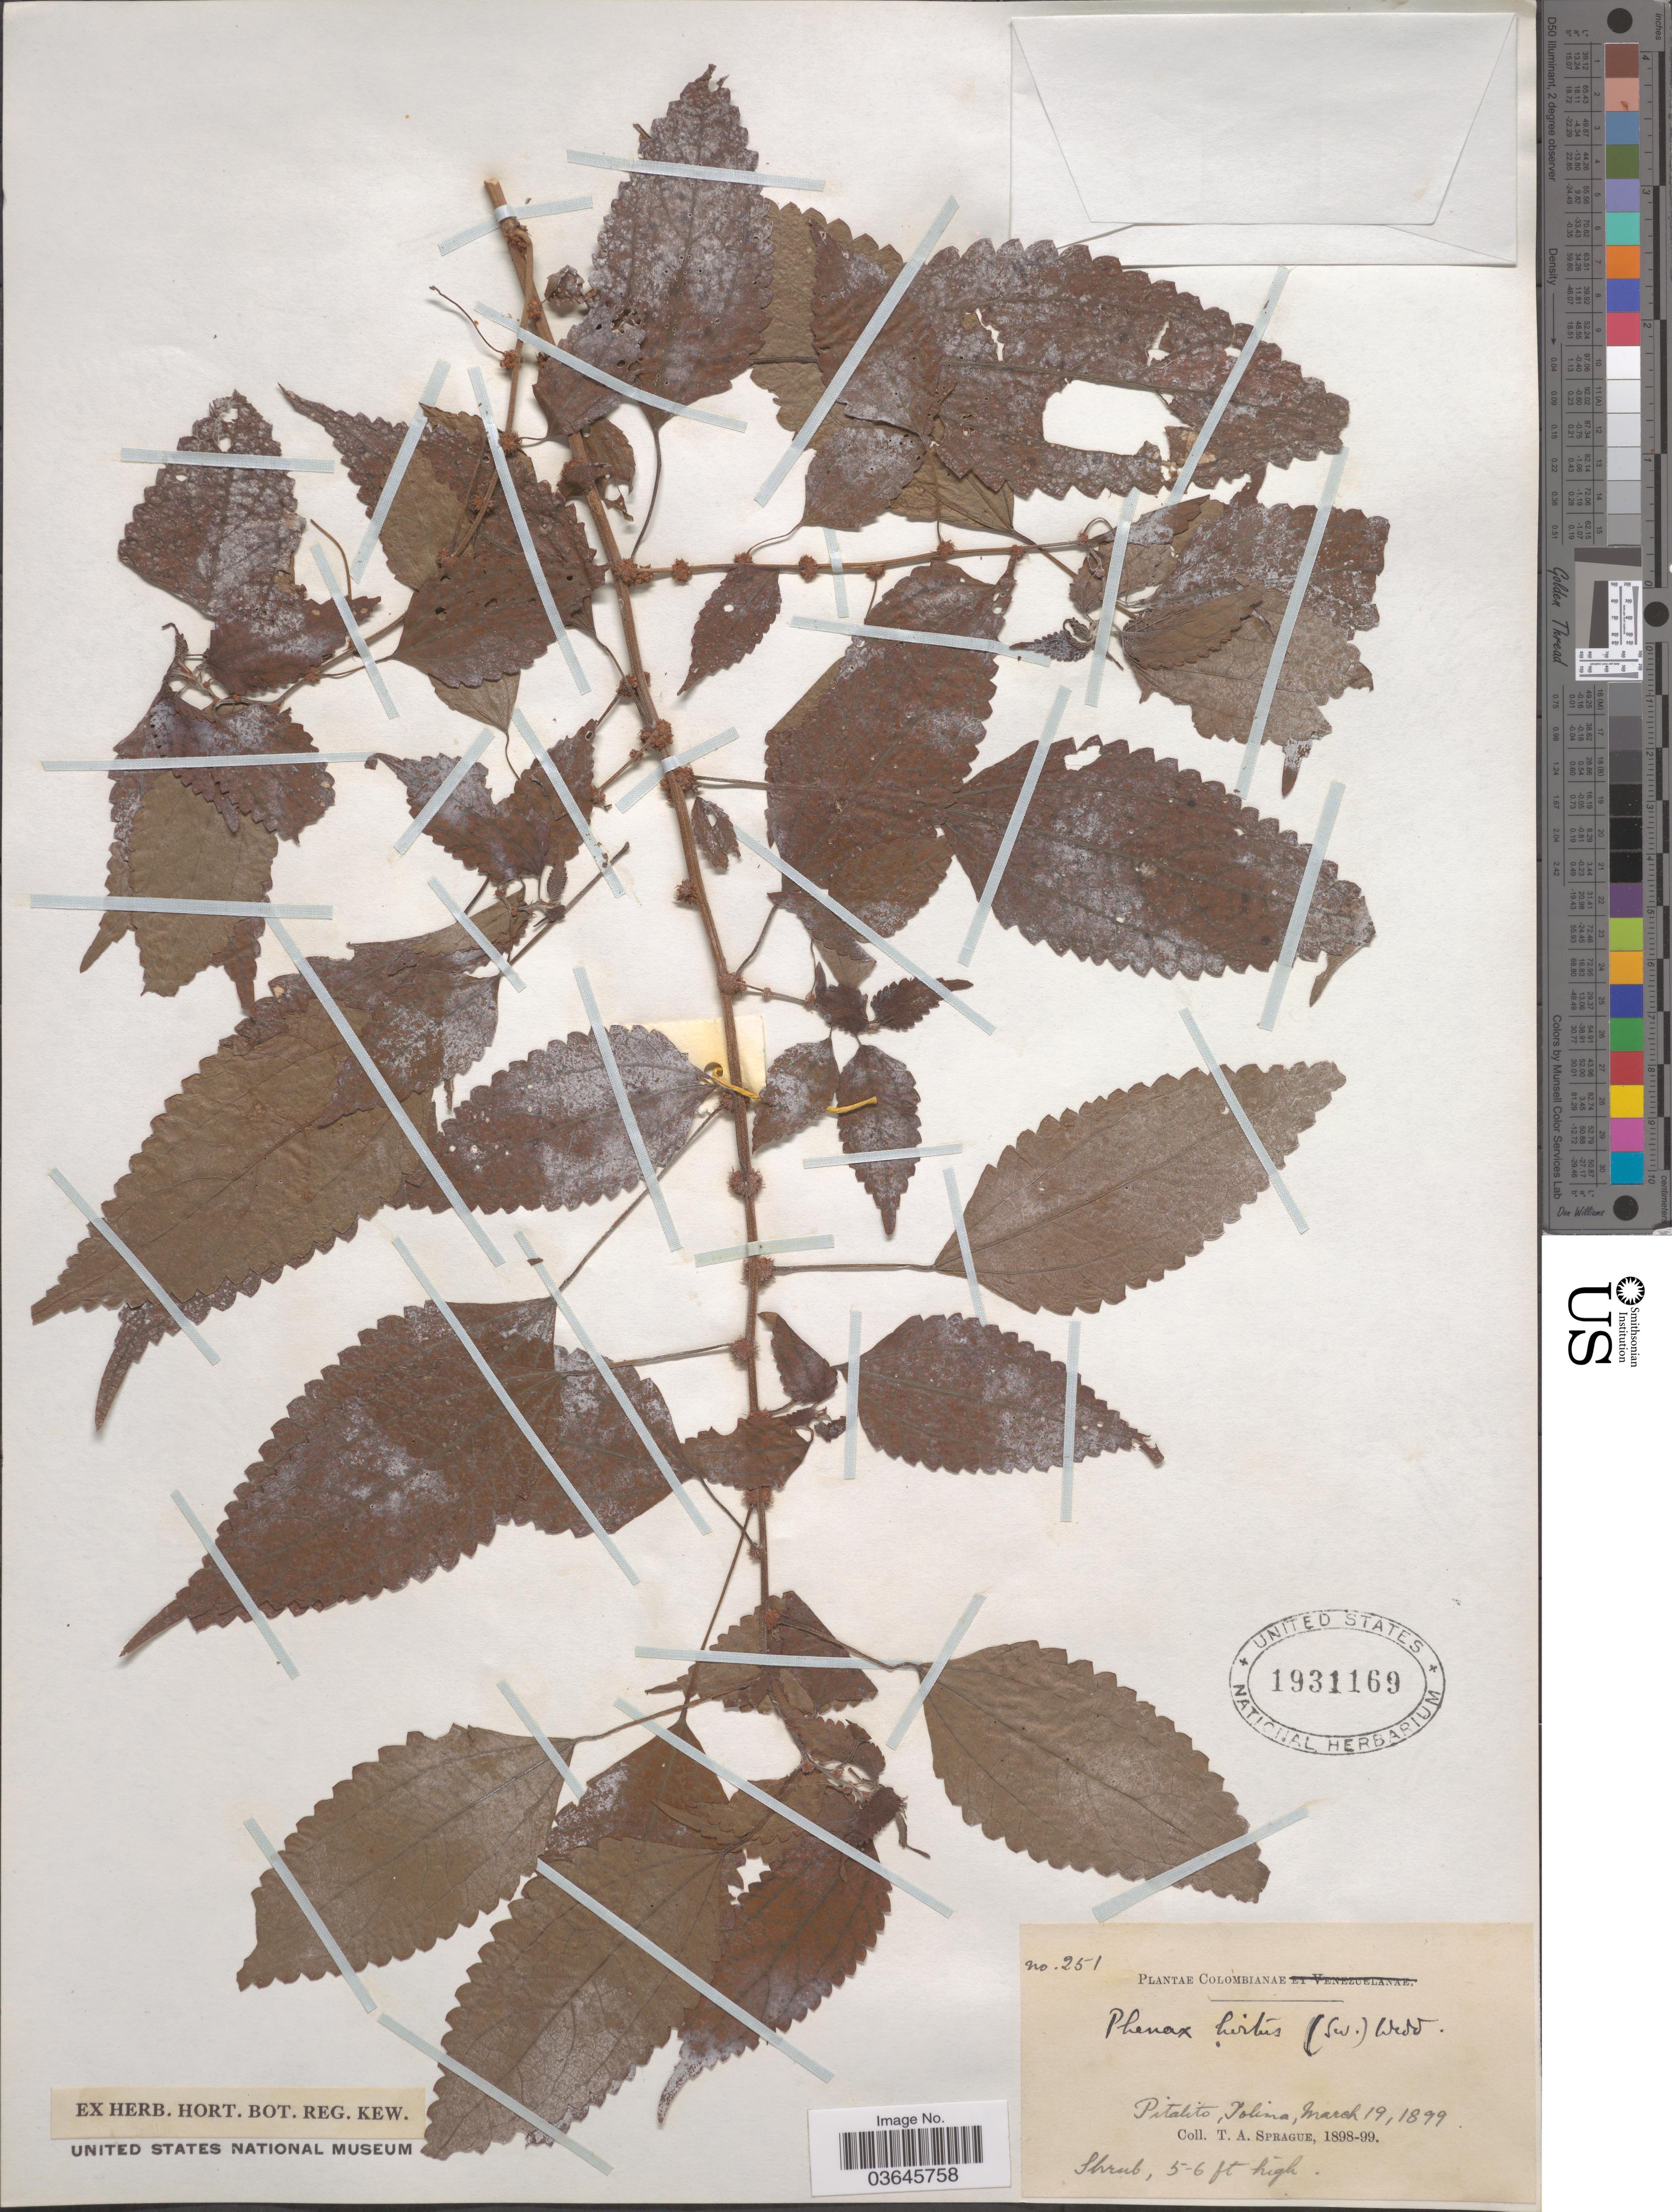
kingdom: Plantae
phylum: Tracheophyta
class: Magnoliopsida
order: Rosales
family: Urticaceae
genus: Phenax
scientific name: Phenax hirtus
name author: (Sw.) Wedd.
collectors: T. A. Sprague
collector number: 251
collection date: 1899-03-19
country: Colombia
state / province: Tolima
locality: Pitalito.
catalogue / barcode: US 1931169